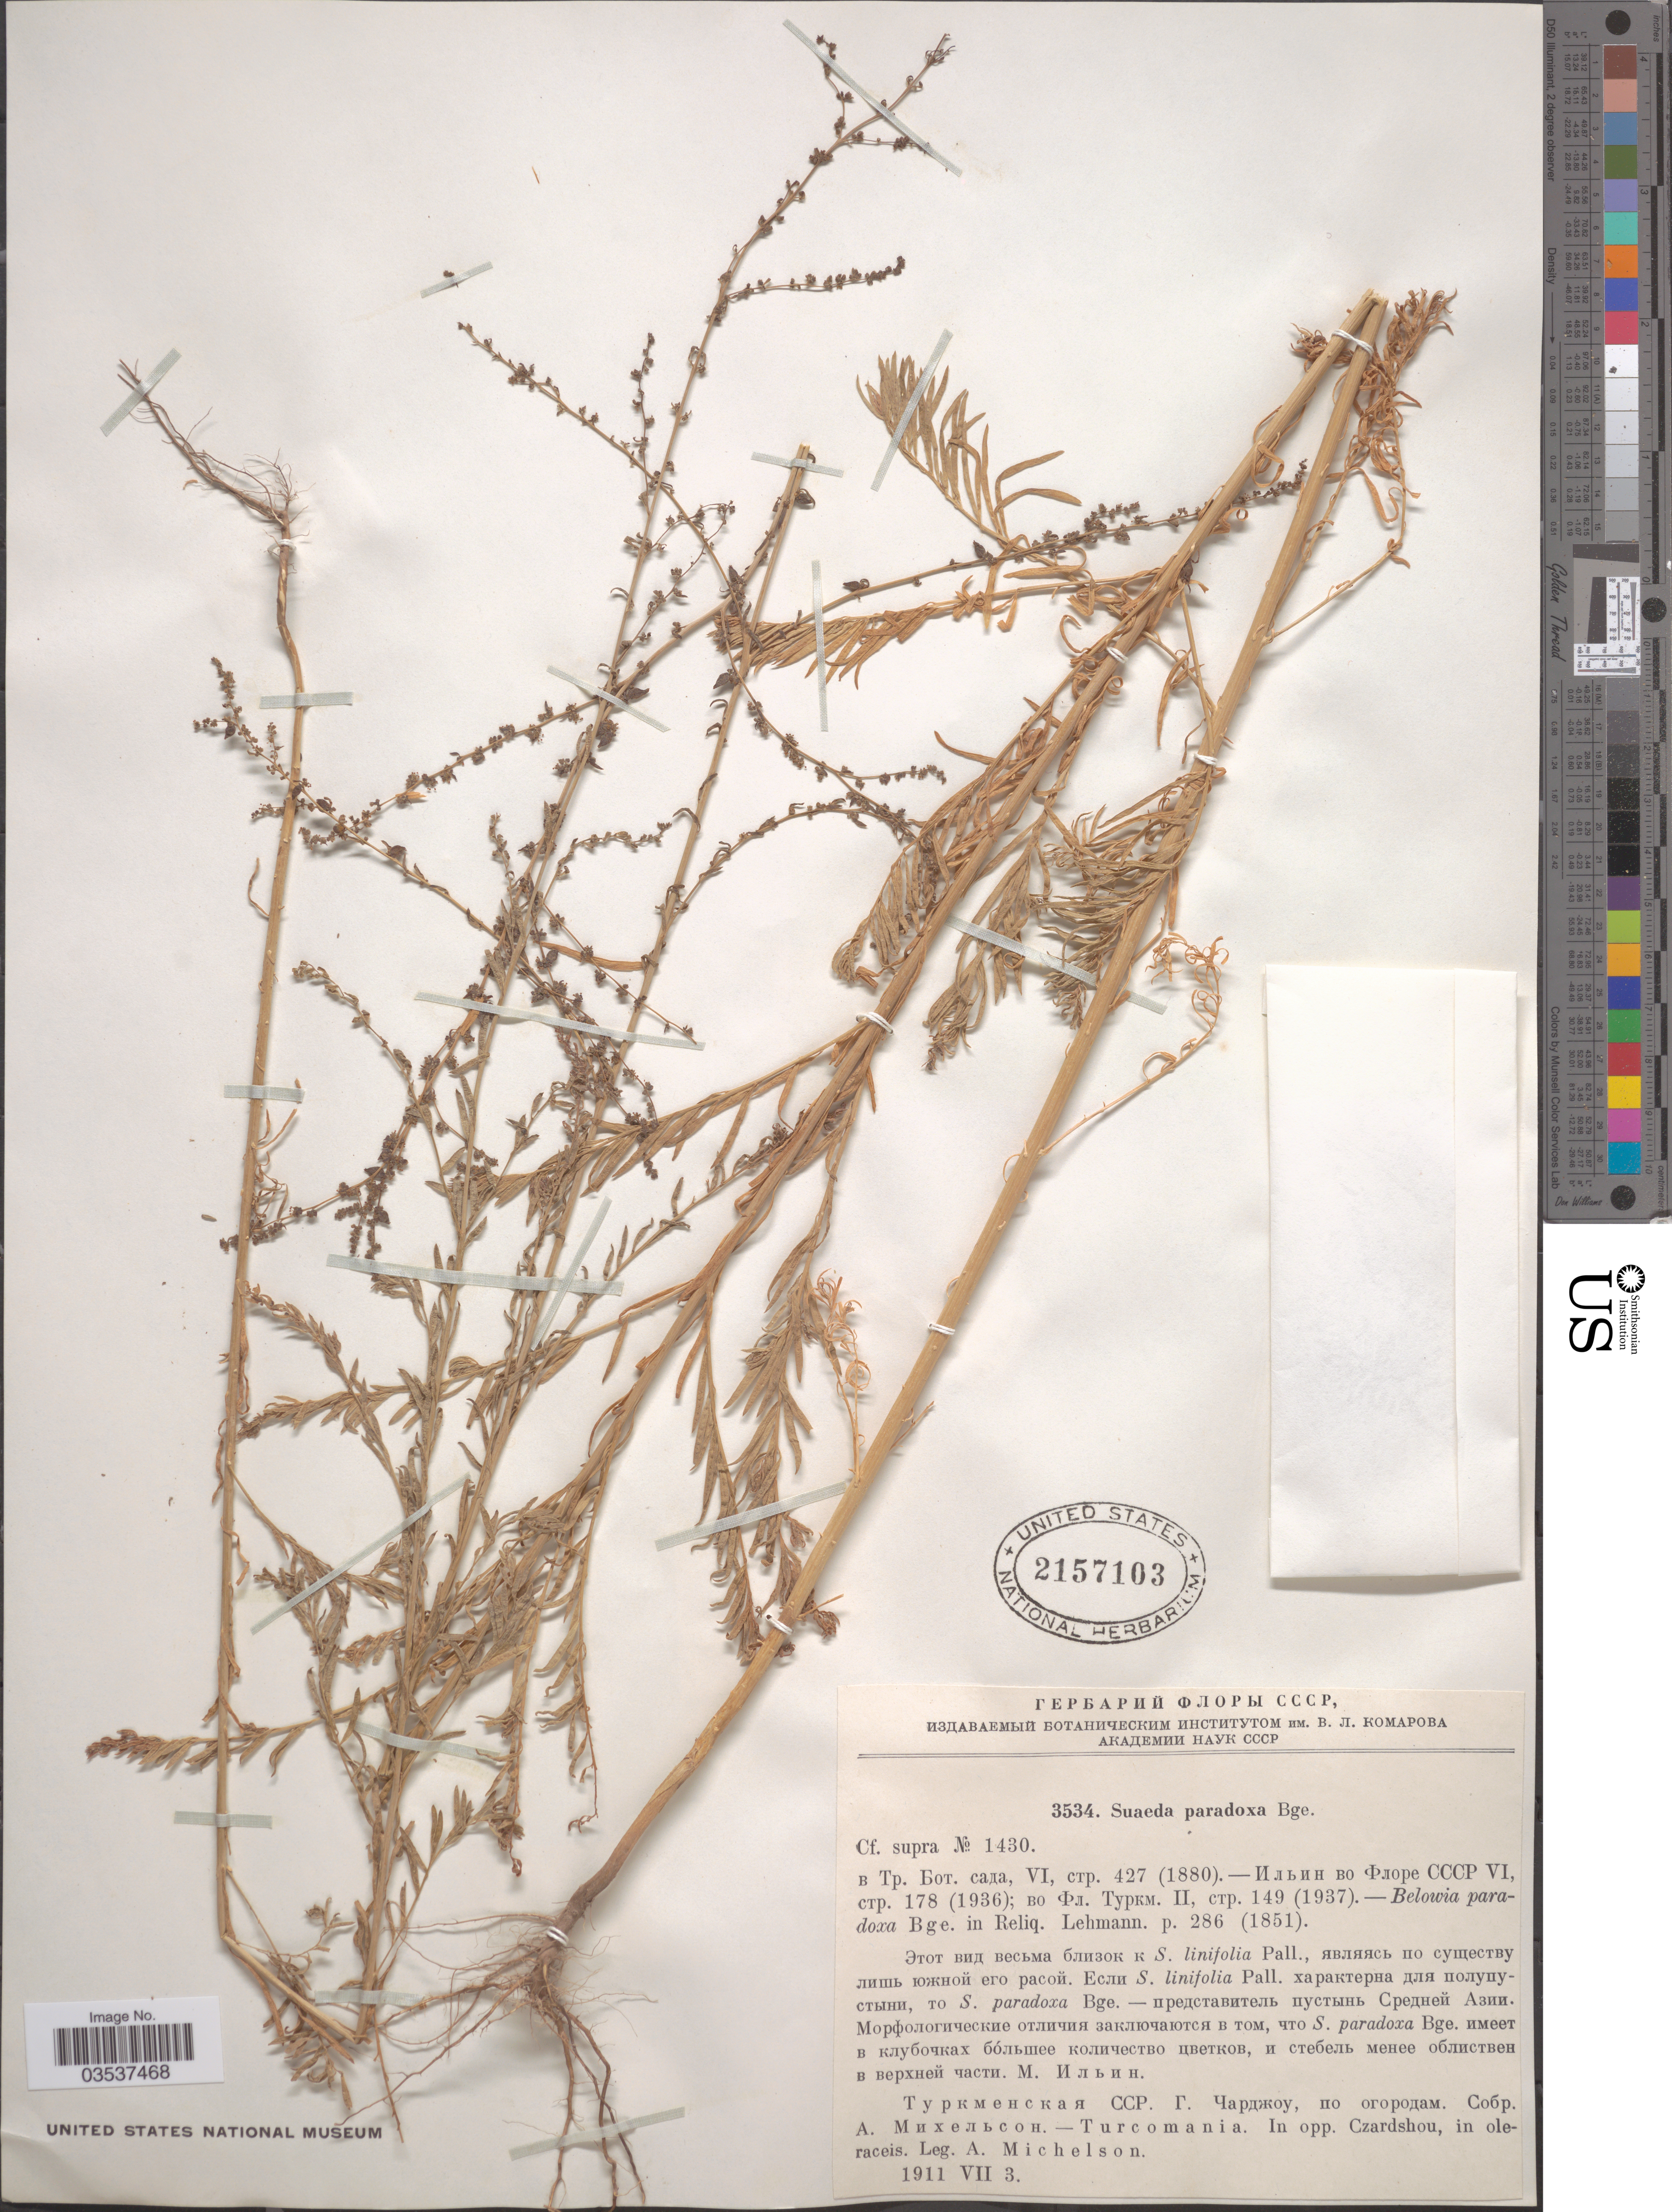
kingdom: Plantae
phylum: Tracheophyta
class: Magnoliopsida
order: Caryophyllales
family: Amaranthaceae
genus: Suaeda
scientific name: Suaeda paradoxa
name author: (Bunge) Bunge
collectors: A. Michelson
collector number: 3534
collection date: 1911-07-03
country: Turkmenistan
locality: Turcomania. In opp. Czardshou, in oleraceis.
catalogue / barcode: US 2157103